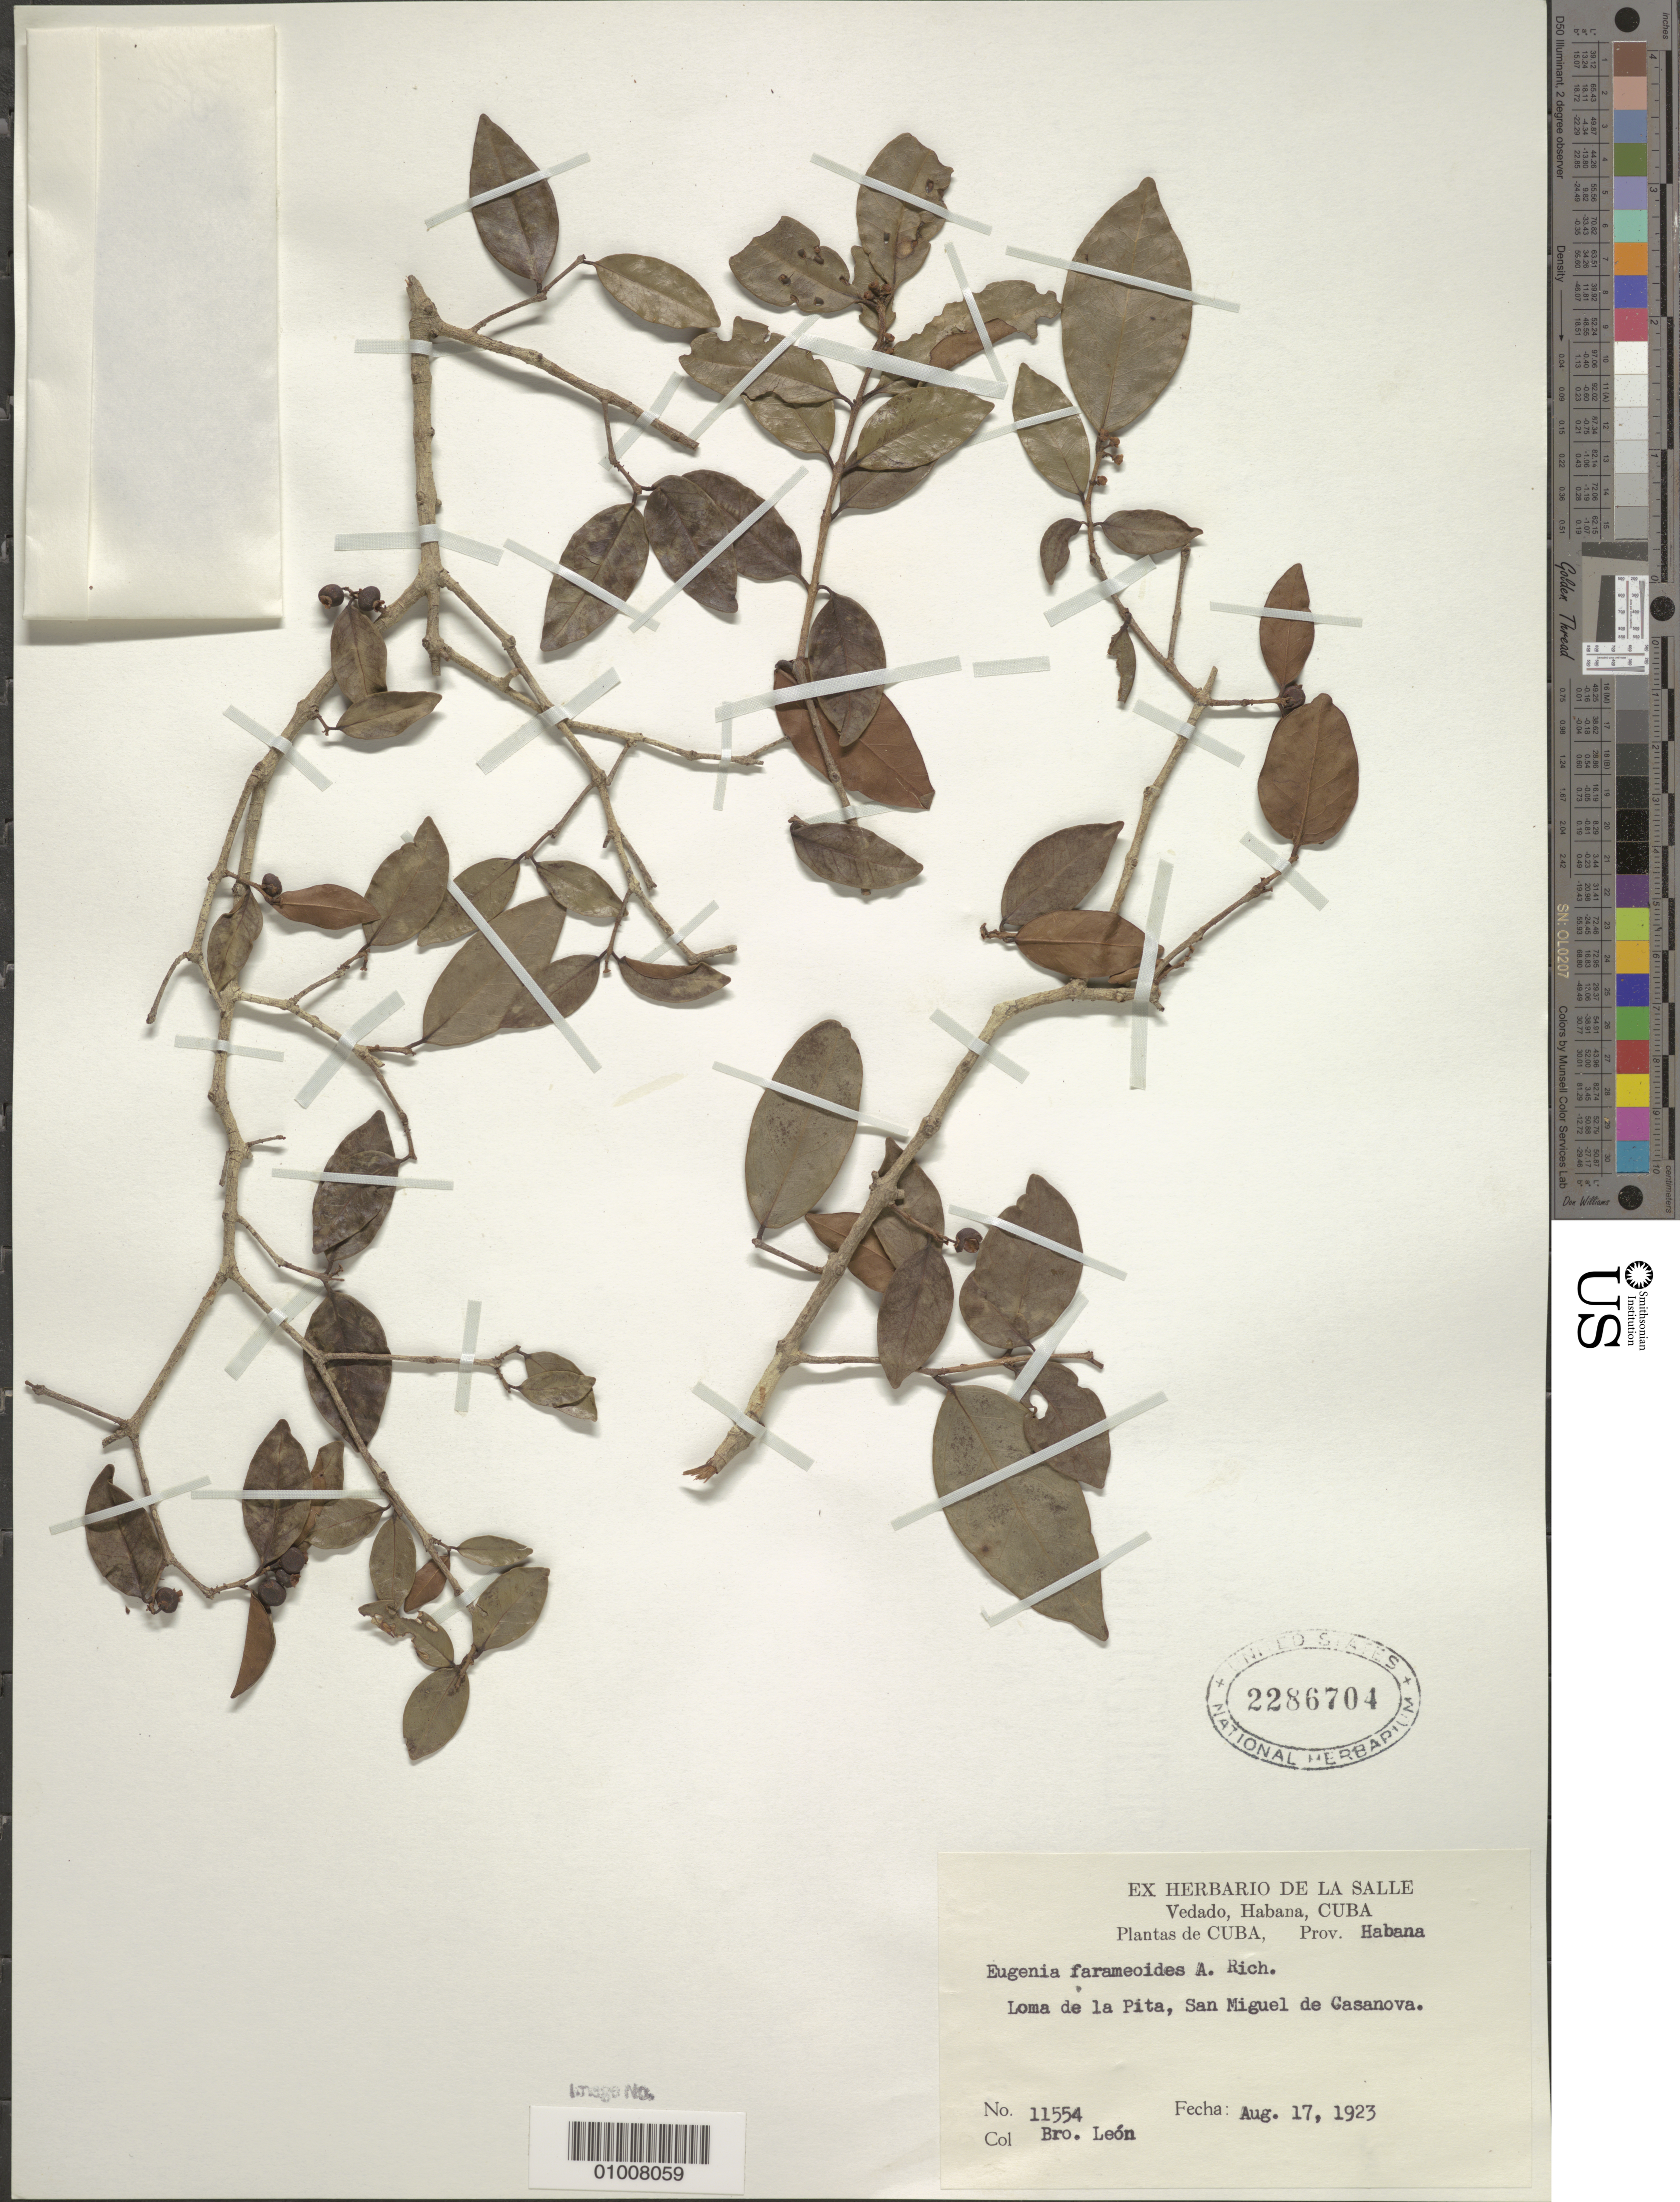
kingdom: Plantae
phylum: Tracheophyta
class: Magnoliopsida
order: Myrtales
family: Myrtaceae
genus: Eugenia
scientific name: Eugenia farameoides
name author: A. Rich.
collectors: Bro. León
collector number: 11554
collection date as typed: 17 Aug 1923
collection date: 1923-08-17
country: Cuba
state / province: La Habana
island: Cuba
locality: Loma de la Pita, San Miguel de Casanova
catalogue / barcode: US 2286704